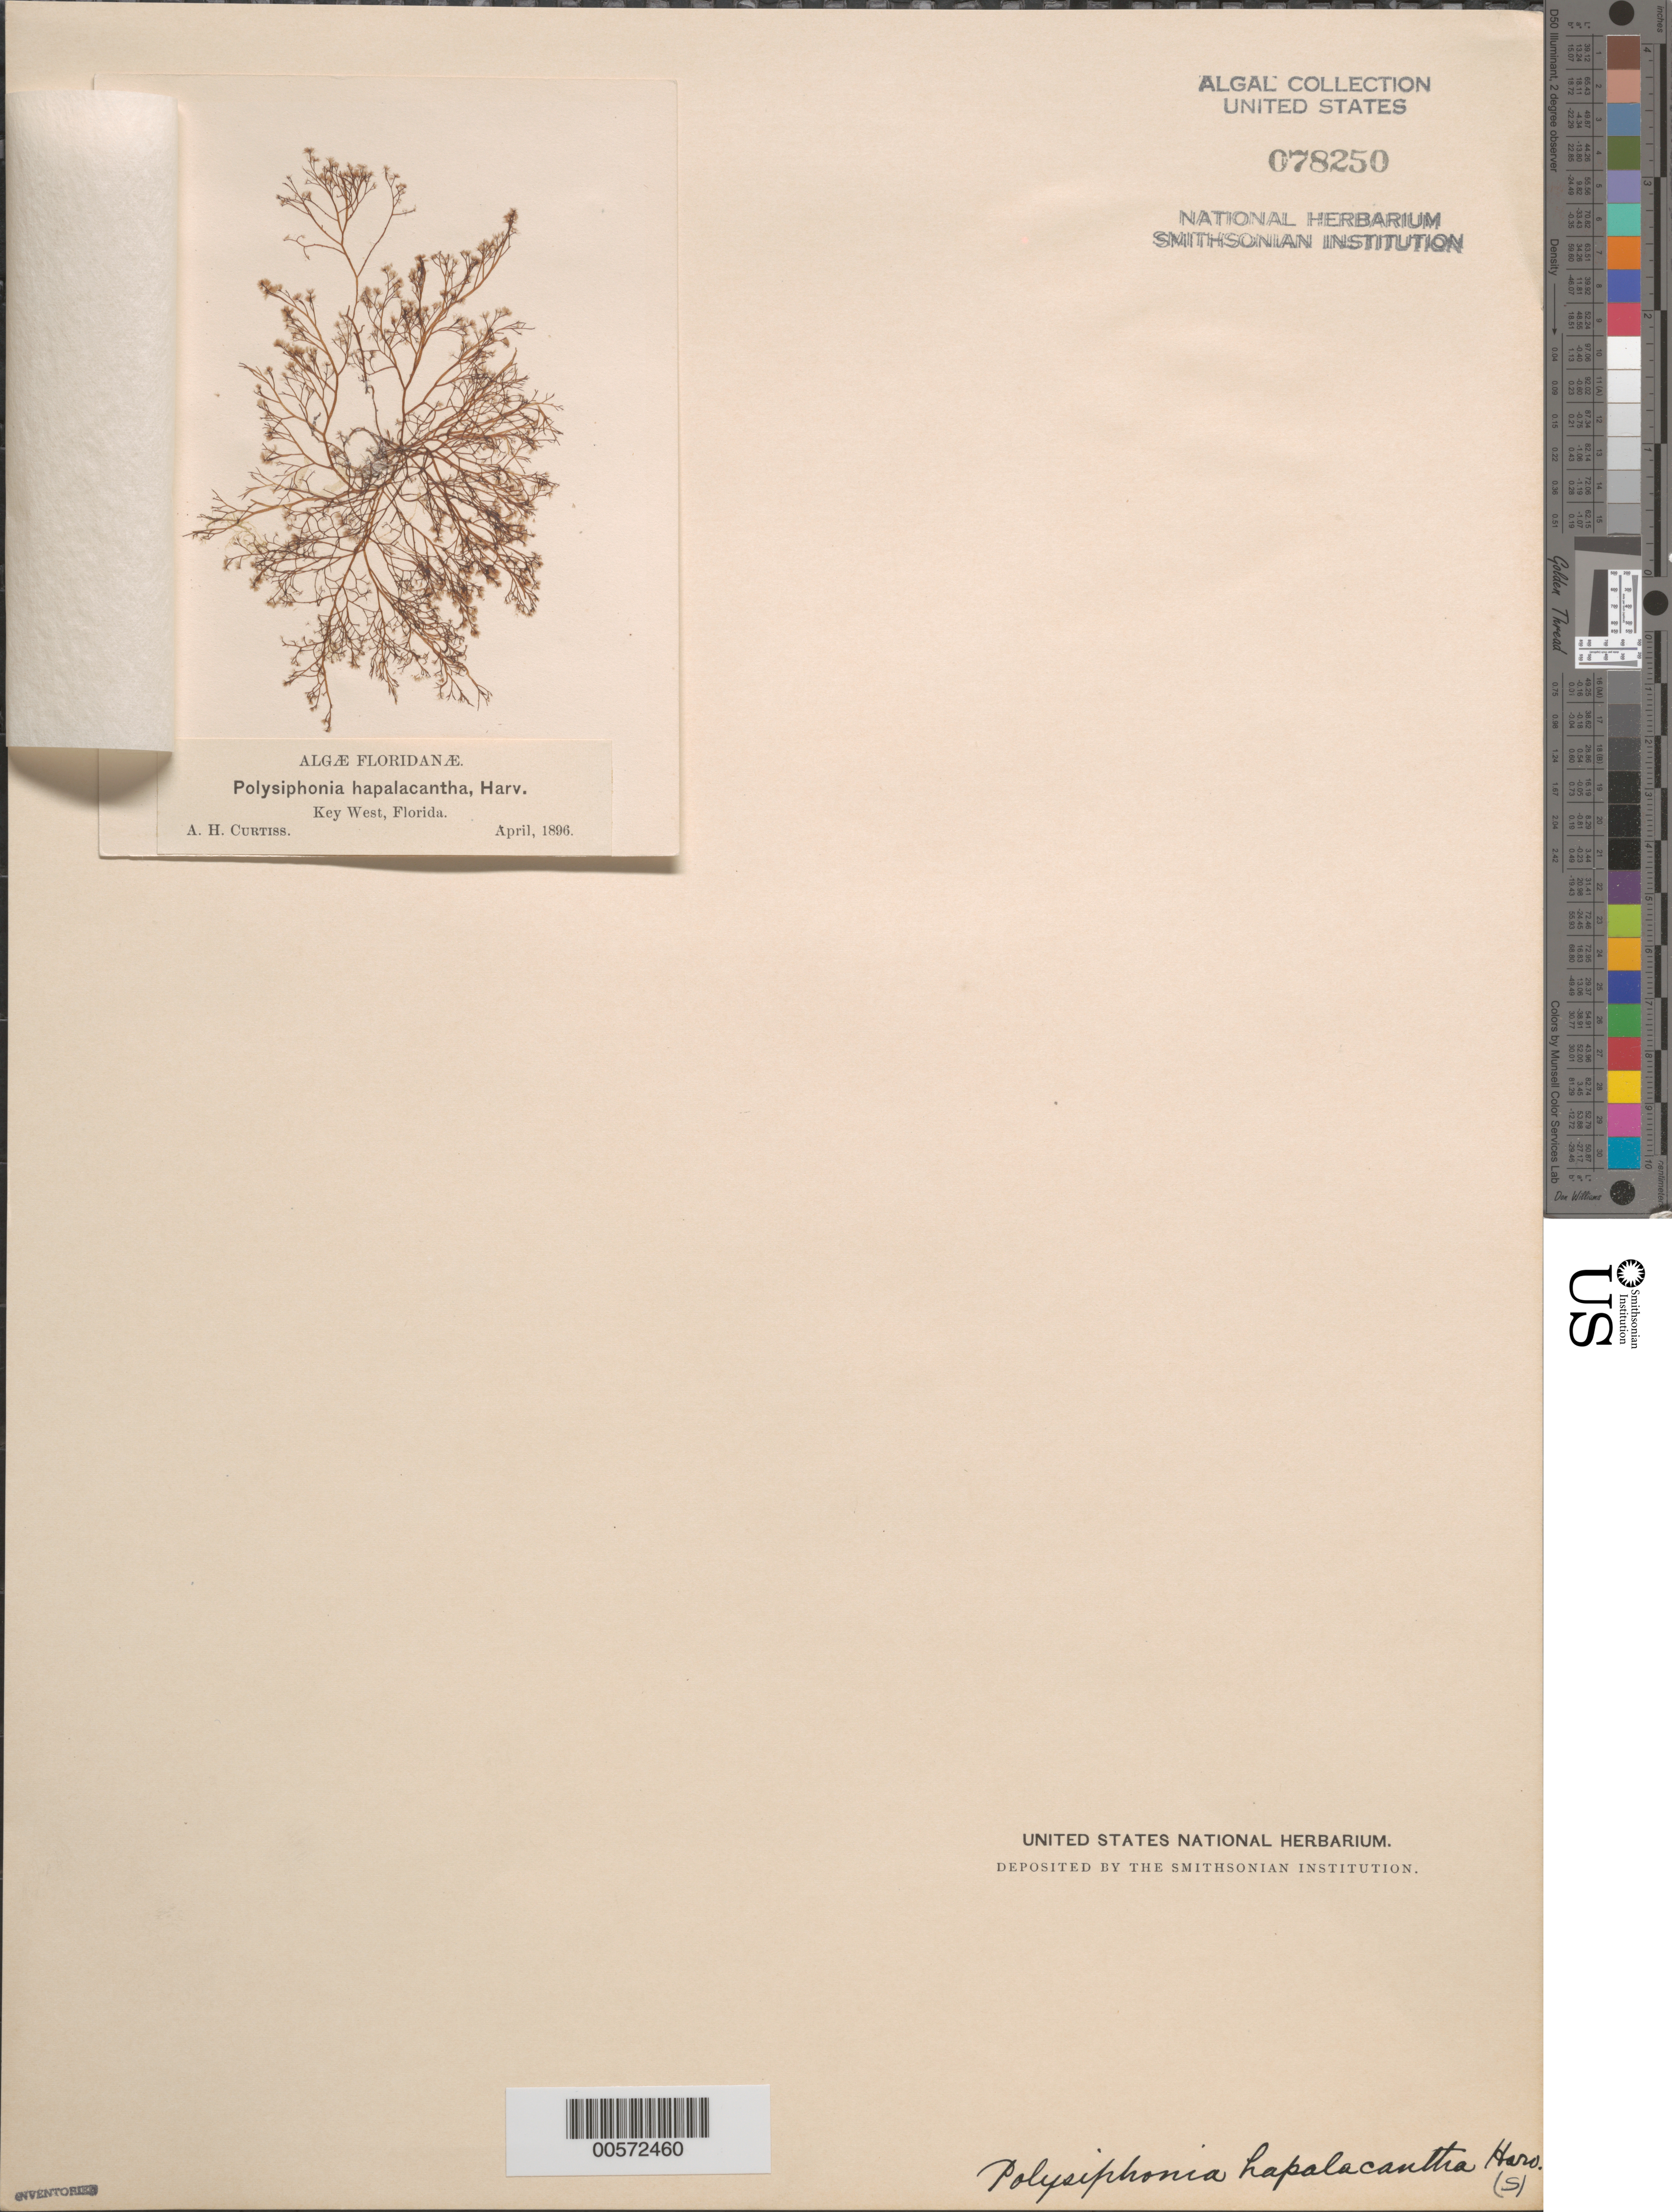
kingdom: Plantae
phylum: Rhodophyta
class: Florideophyceae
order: Ceramiales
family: Rhodomelaceae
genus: Polysiphonia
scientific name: Polysiphonia hapalacantha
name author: Harv.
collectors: A. H. Curtiss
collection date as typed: Apr 1896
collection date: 1896-04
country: United States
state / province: Florida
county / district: Monroe County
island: Key West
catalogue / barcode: US 78250